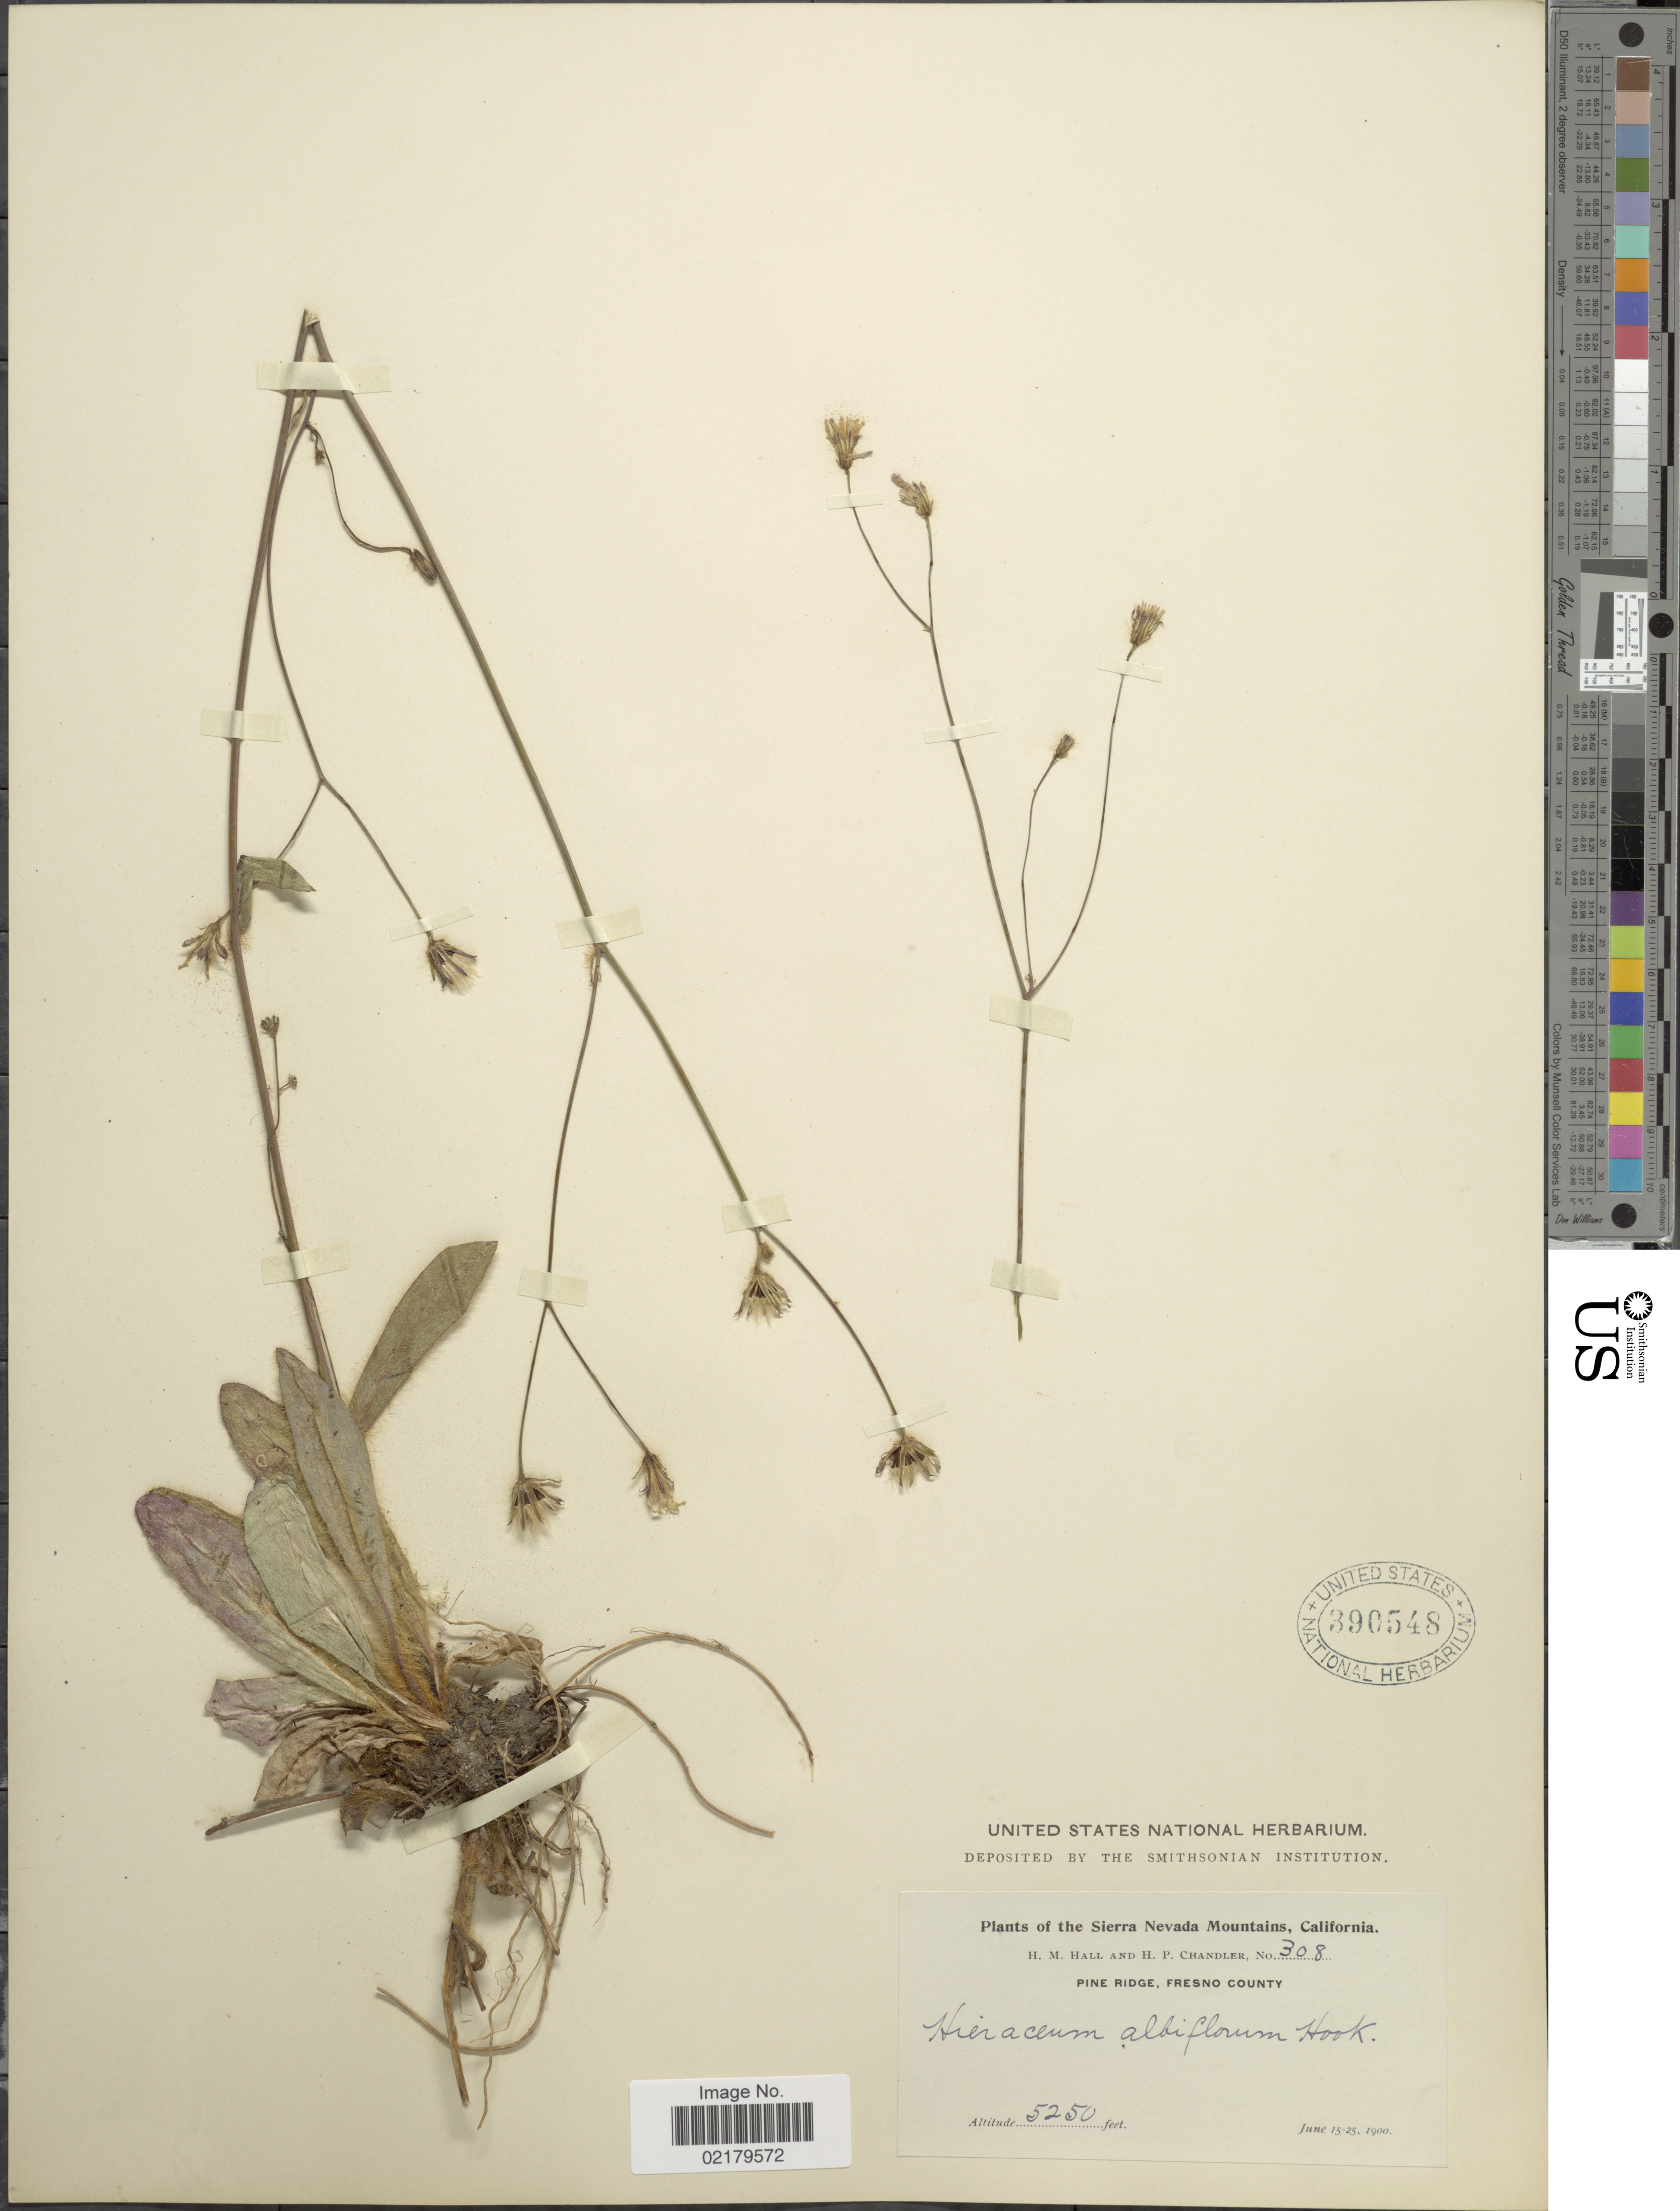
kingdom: Plantae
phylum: Tracheophyta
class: Magnoliopsida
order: Asterales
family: Asteraceae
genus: Hieracium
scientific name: Hieracium albiflorum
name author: Hook.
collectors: H. M. Hall & H. Chandler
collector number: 308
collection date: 1900-06-15/1900-06-25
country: United States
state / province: California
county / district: Fresno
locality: The Sierra Nevada Mountains, Pine Ridge, Fresno County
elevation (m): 1600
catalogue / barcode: US 390548